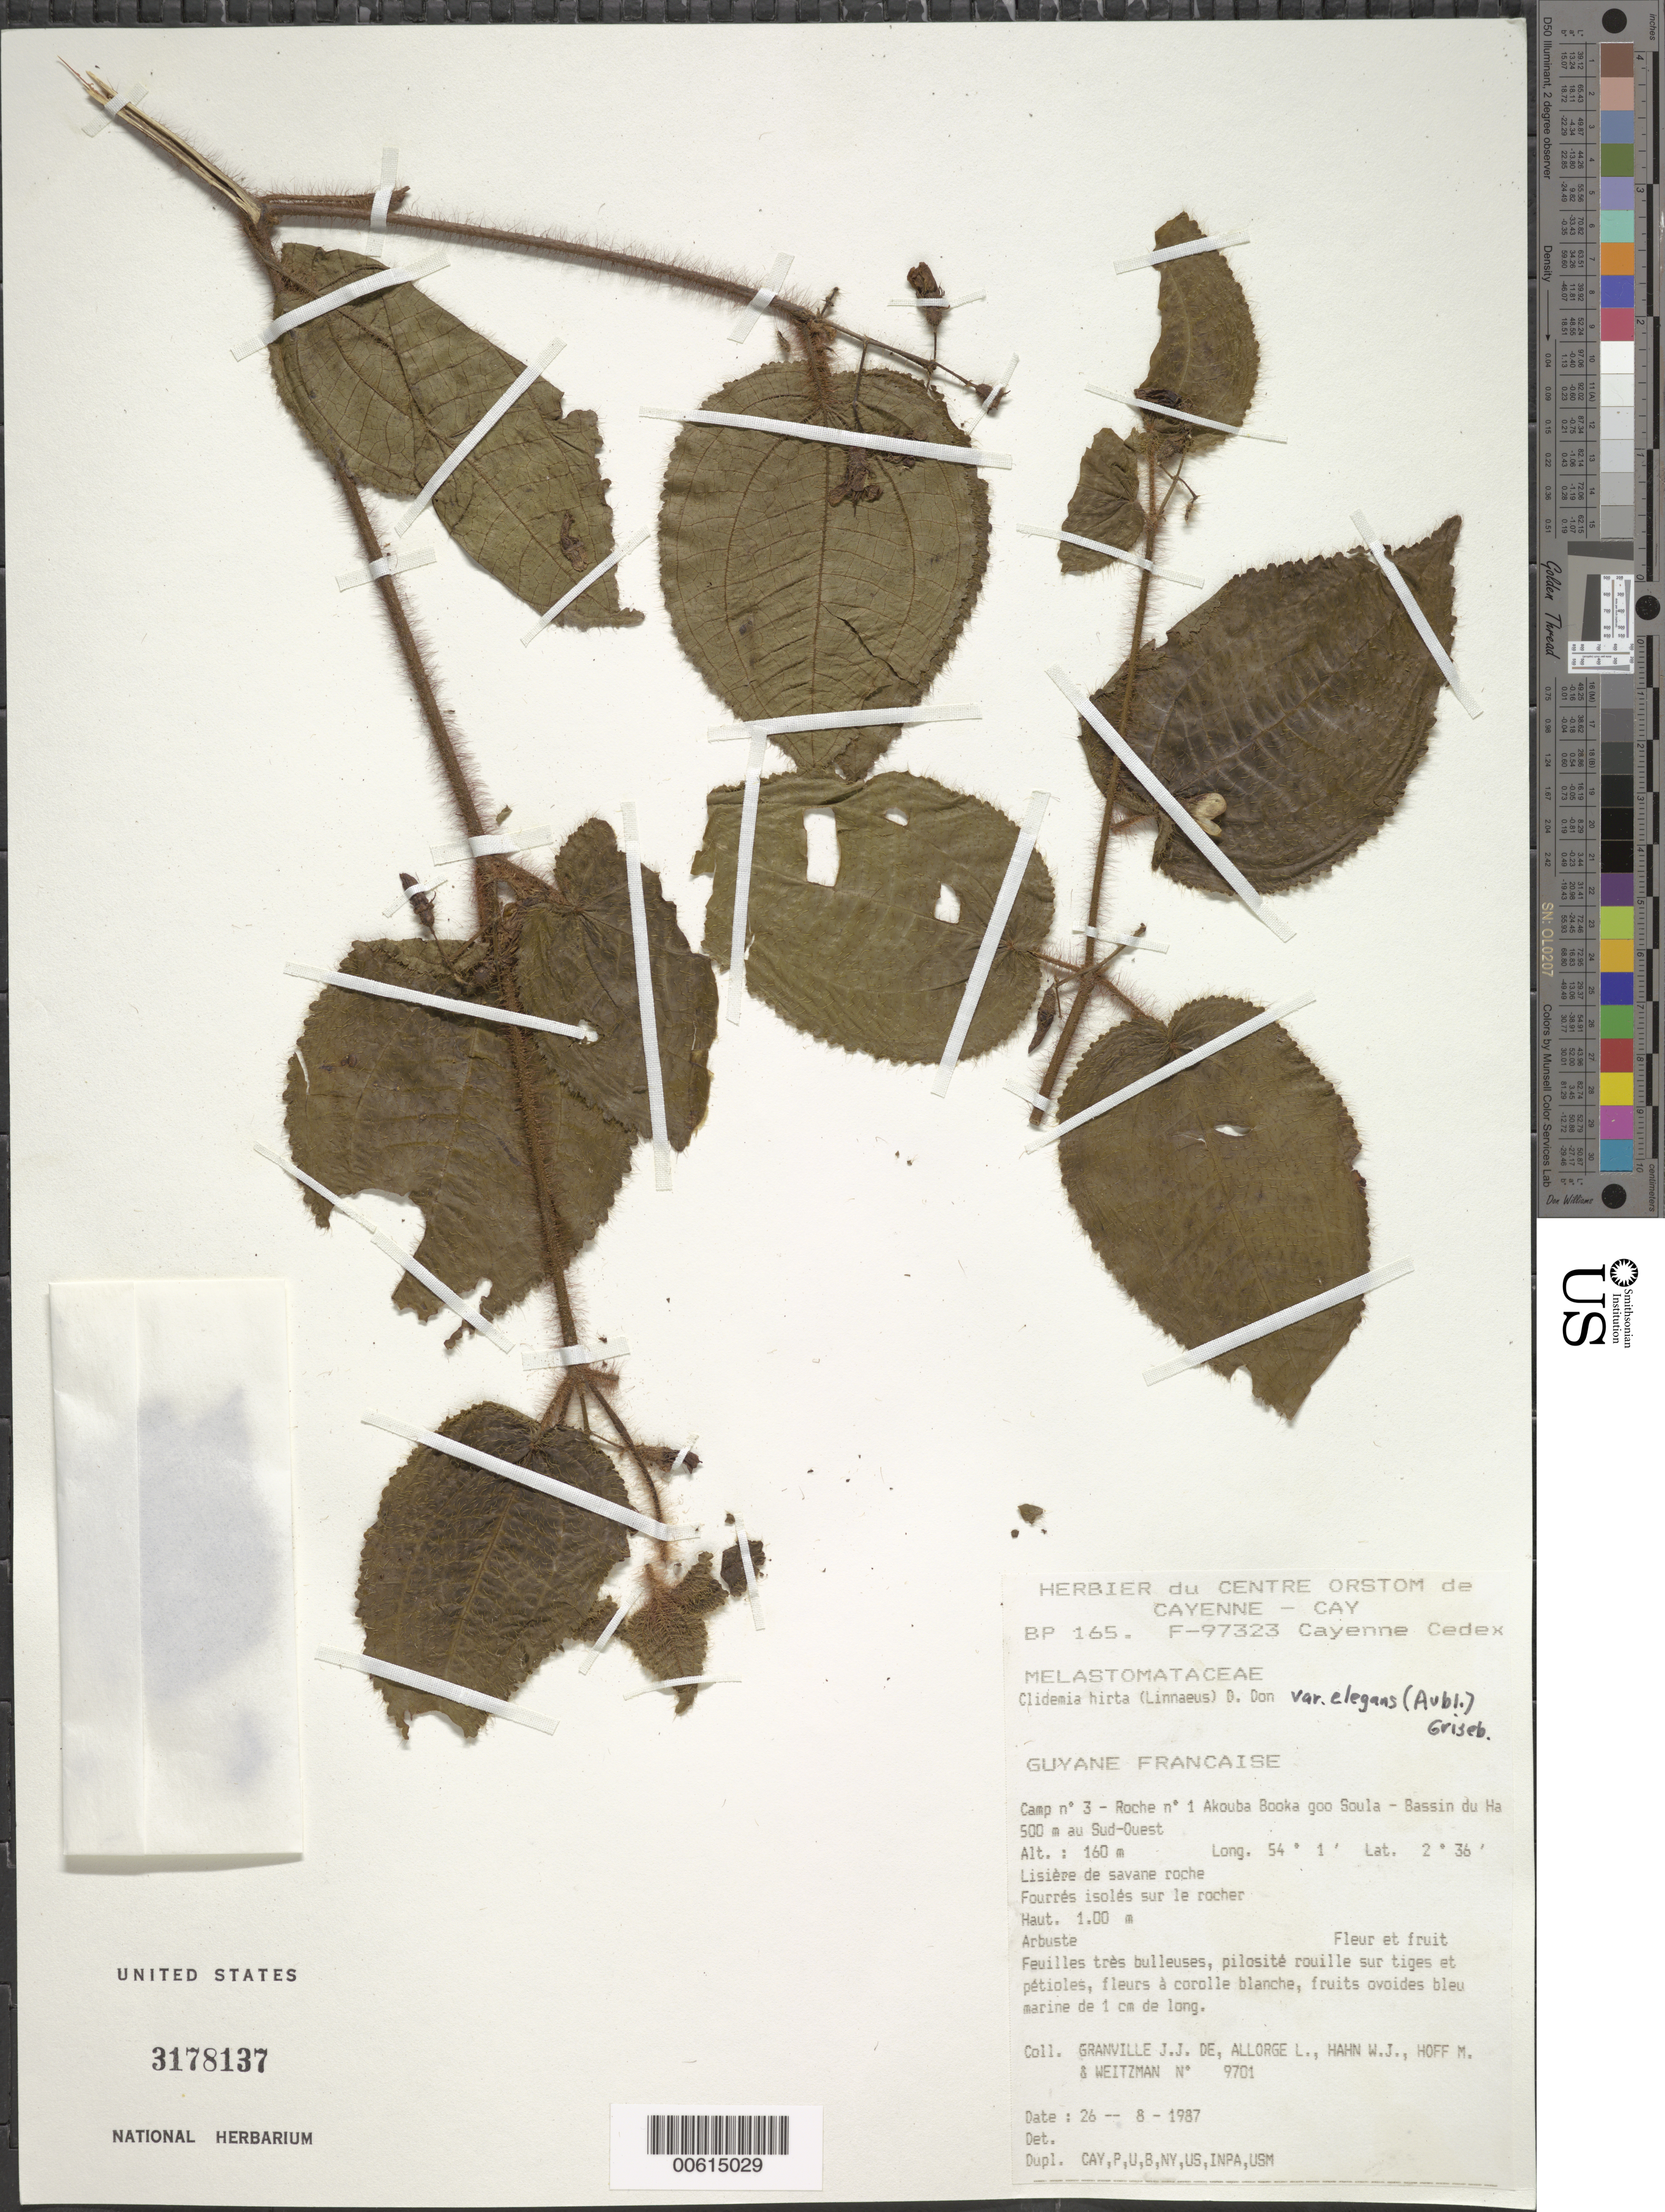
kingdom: Plantae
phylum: Tracheophyta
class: Magnoliopsida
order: Myrtales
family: Melastomataceae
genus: Clidemia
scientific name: Clidemia hirta var. elegans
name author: (Aubl.) Griseb.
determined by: Wurdack, John J., (US), US (UNITED STATES)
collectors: J.-J. de Granville, L. Allorge, W. J. Hahn, M. Hoff & A. L. Weitzman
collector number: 9701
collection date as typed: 26-Aug-87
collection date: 1987-08-26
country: French Guiana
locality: Akouba Booka goo Soula, Camp #3, Roche no. 1, Bassin du Haut-Marouini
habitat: Lisiere de savane sur le rocher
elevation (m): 160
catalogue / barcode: US 3178137